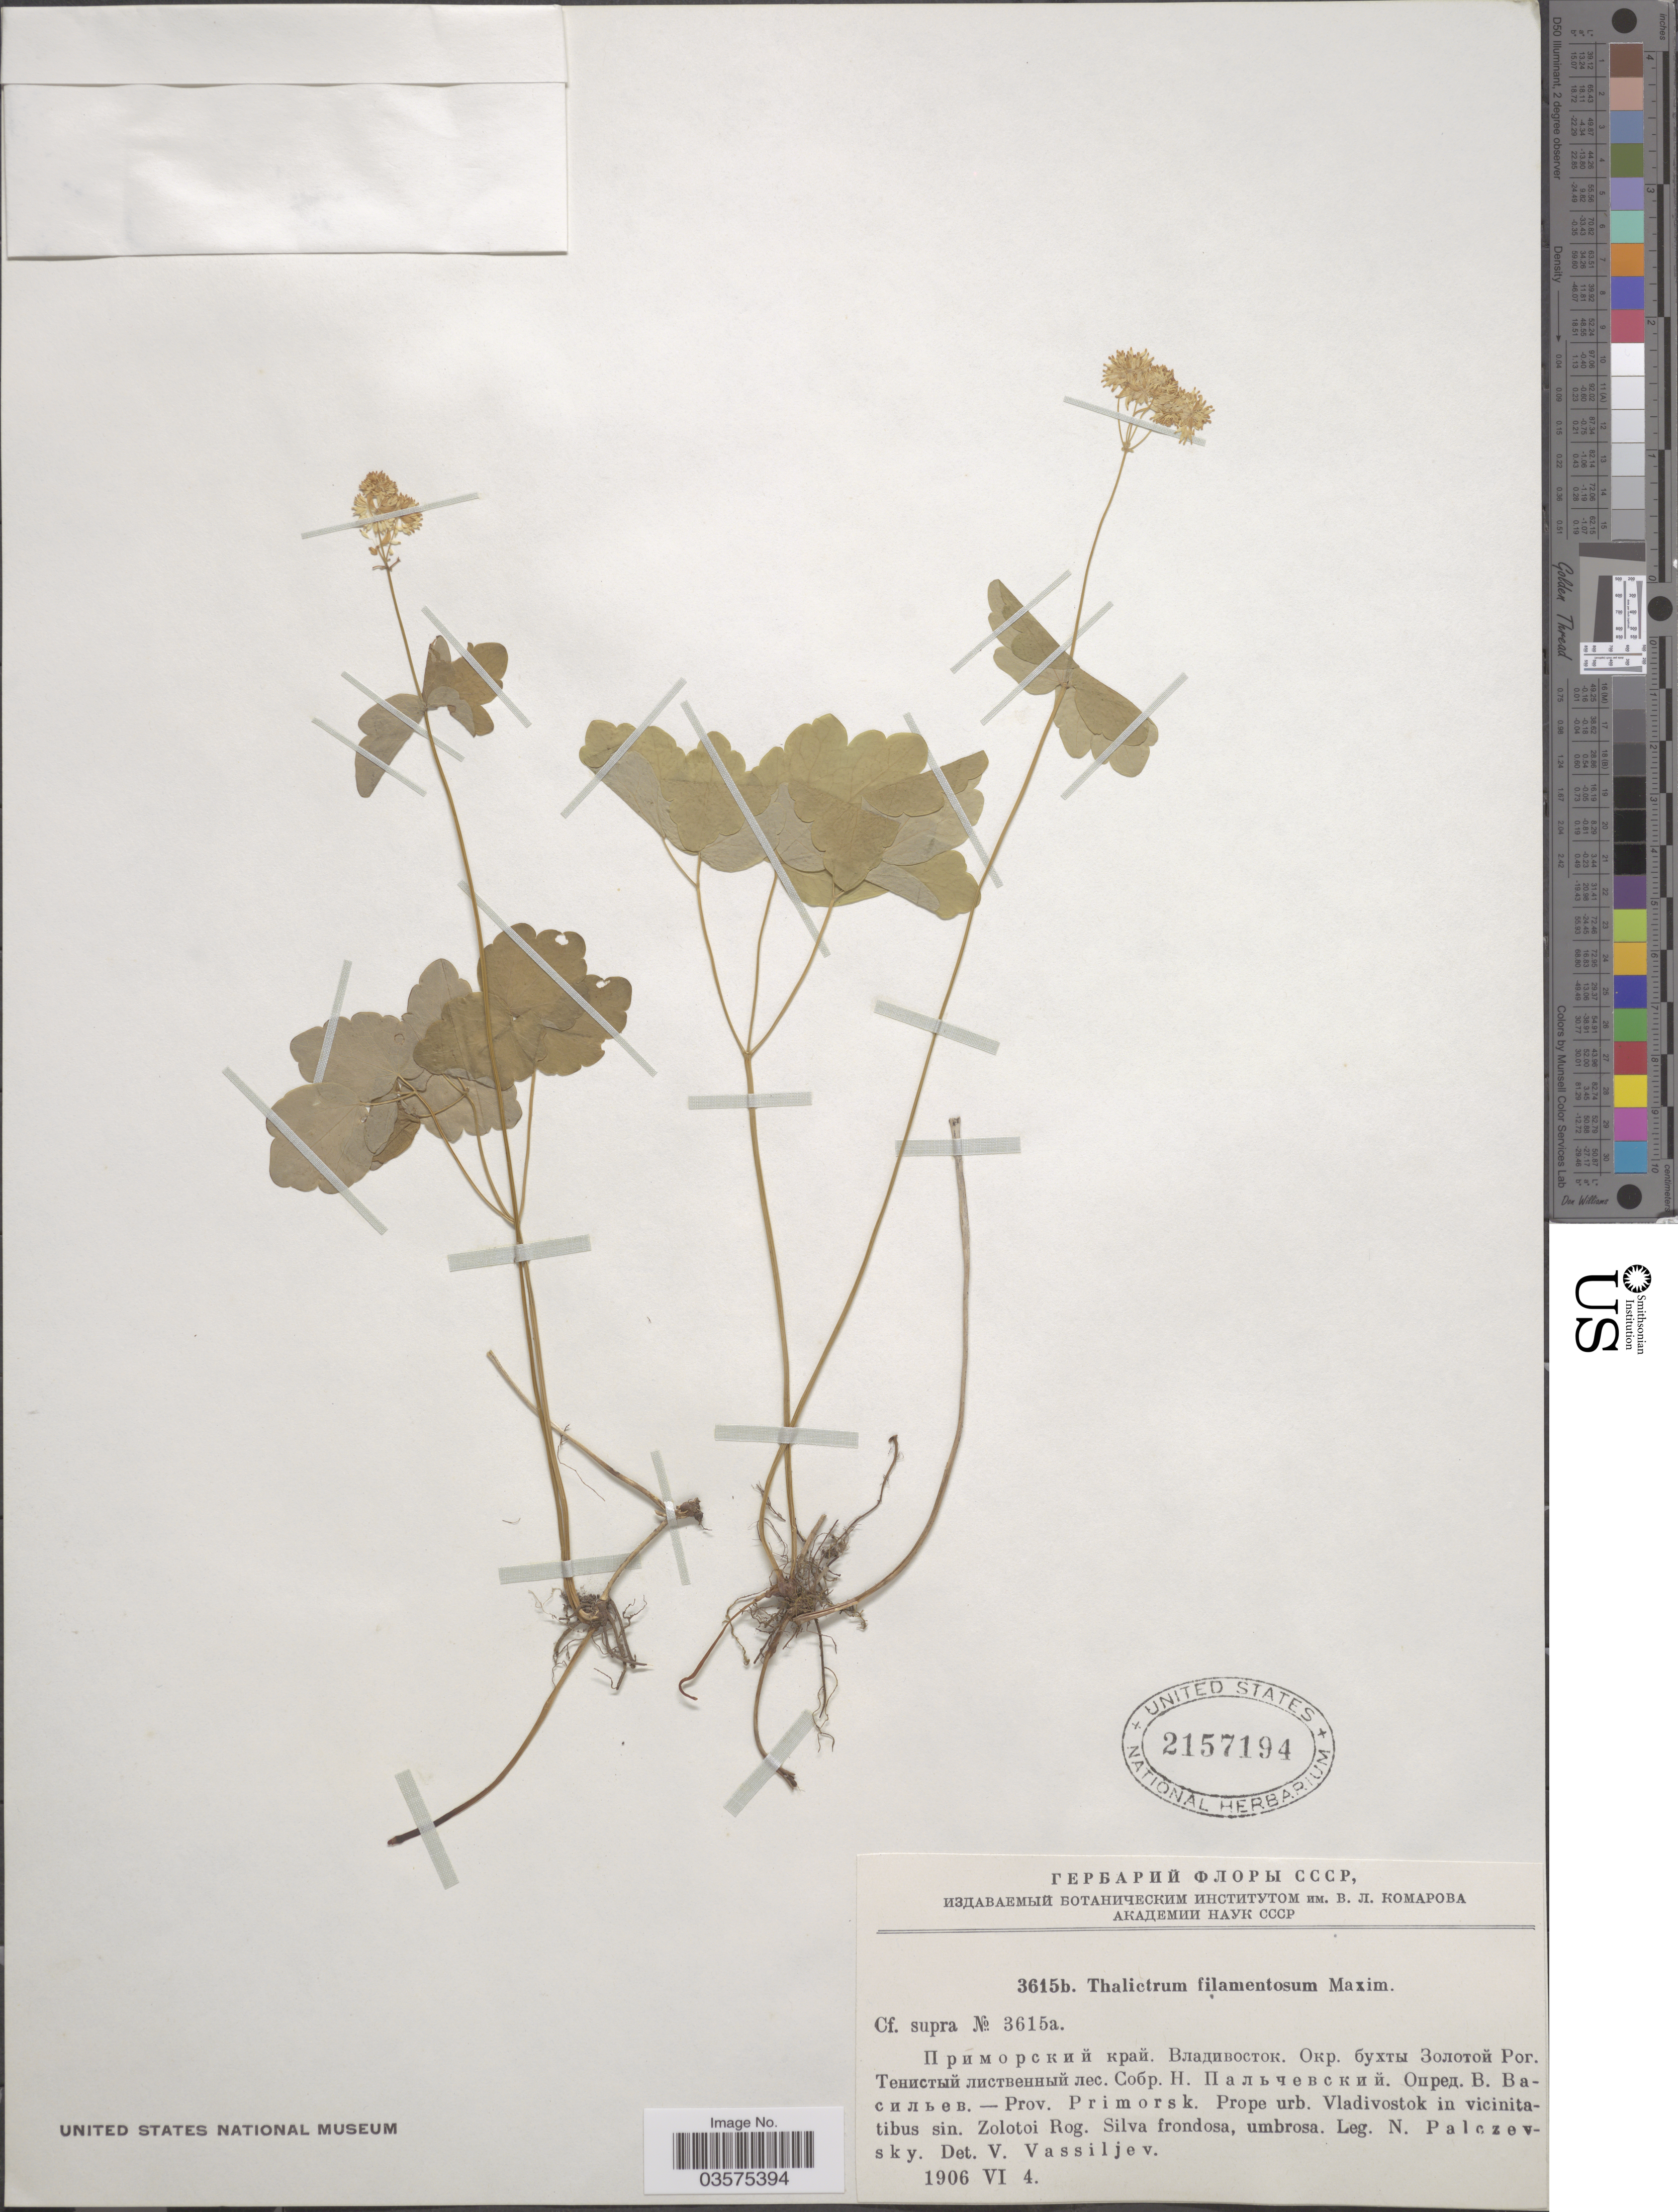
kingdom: Plantae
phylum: Tracheophyta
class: Magnoliopsida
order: Ranunculales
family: Ranunculaceae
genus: Thalictrum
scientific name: Thalictrum filamentosum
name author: Maxim.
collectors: N. Palczevsky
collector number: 3615b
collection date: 1906-06-04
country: Russian Federation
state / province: Primorsky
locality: Prov. Primorsk. Prope urb. Vladivostok in vicintatibus sin. Zolotoi Rog. Silva frondosa, umbrosa.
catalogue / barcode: US 2157194